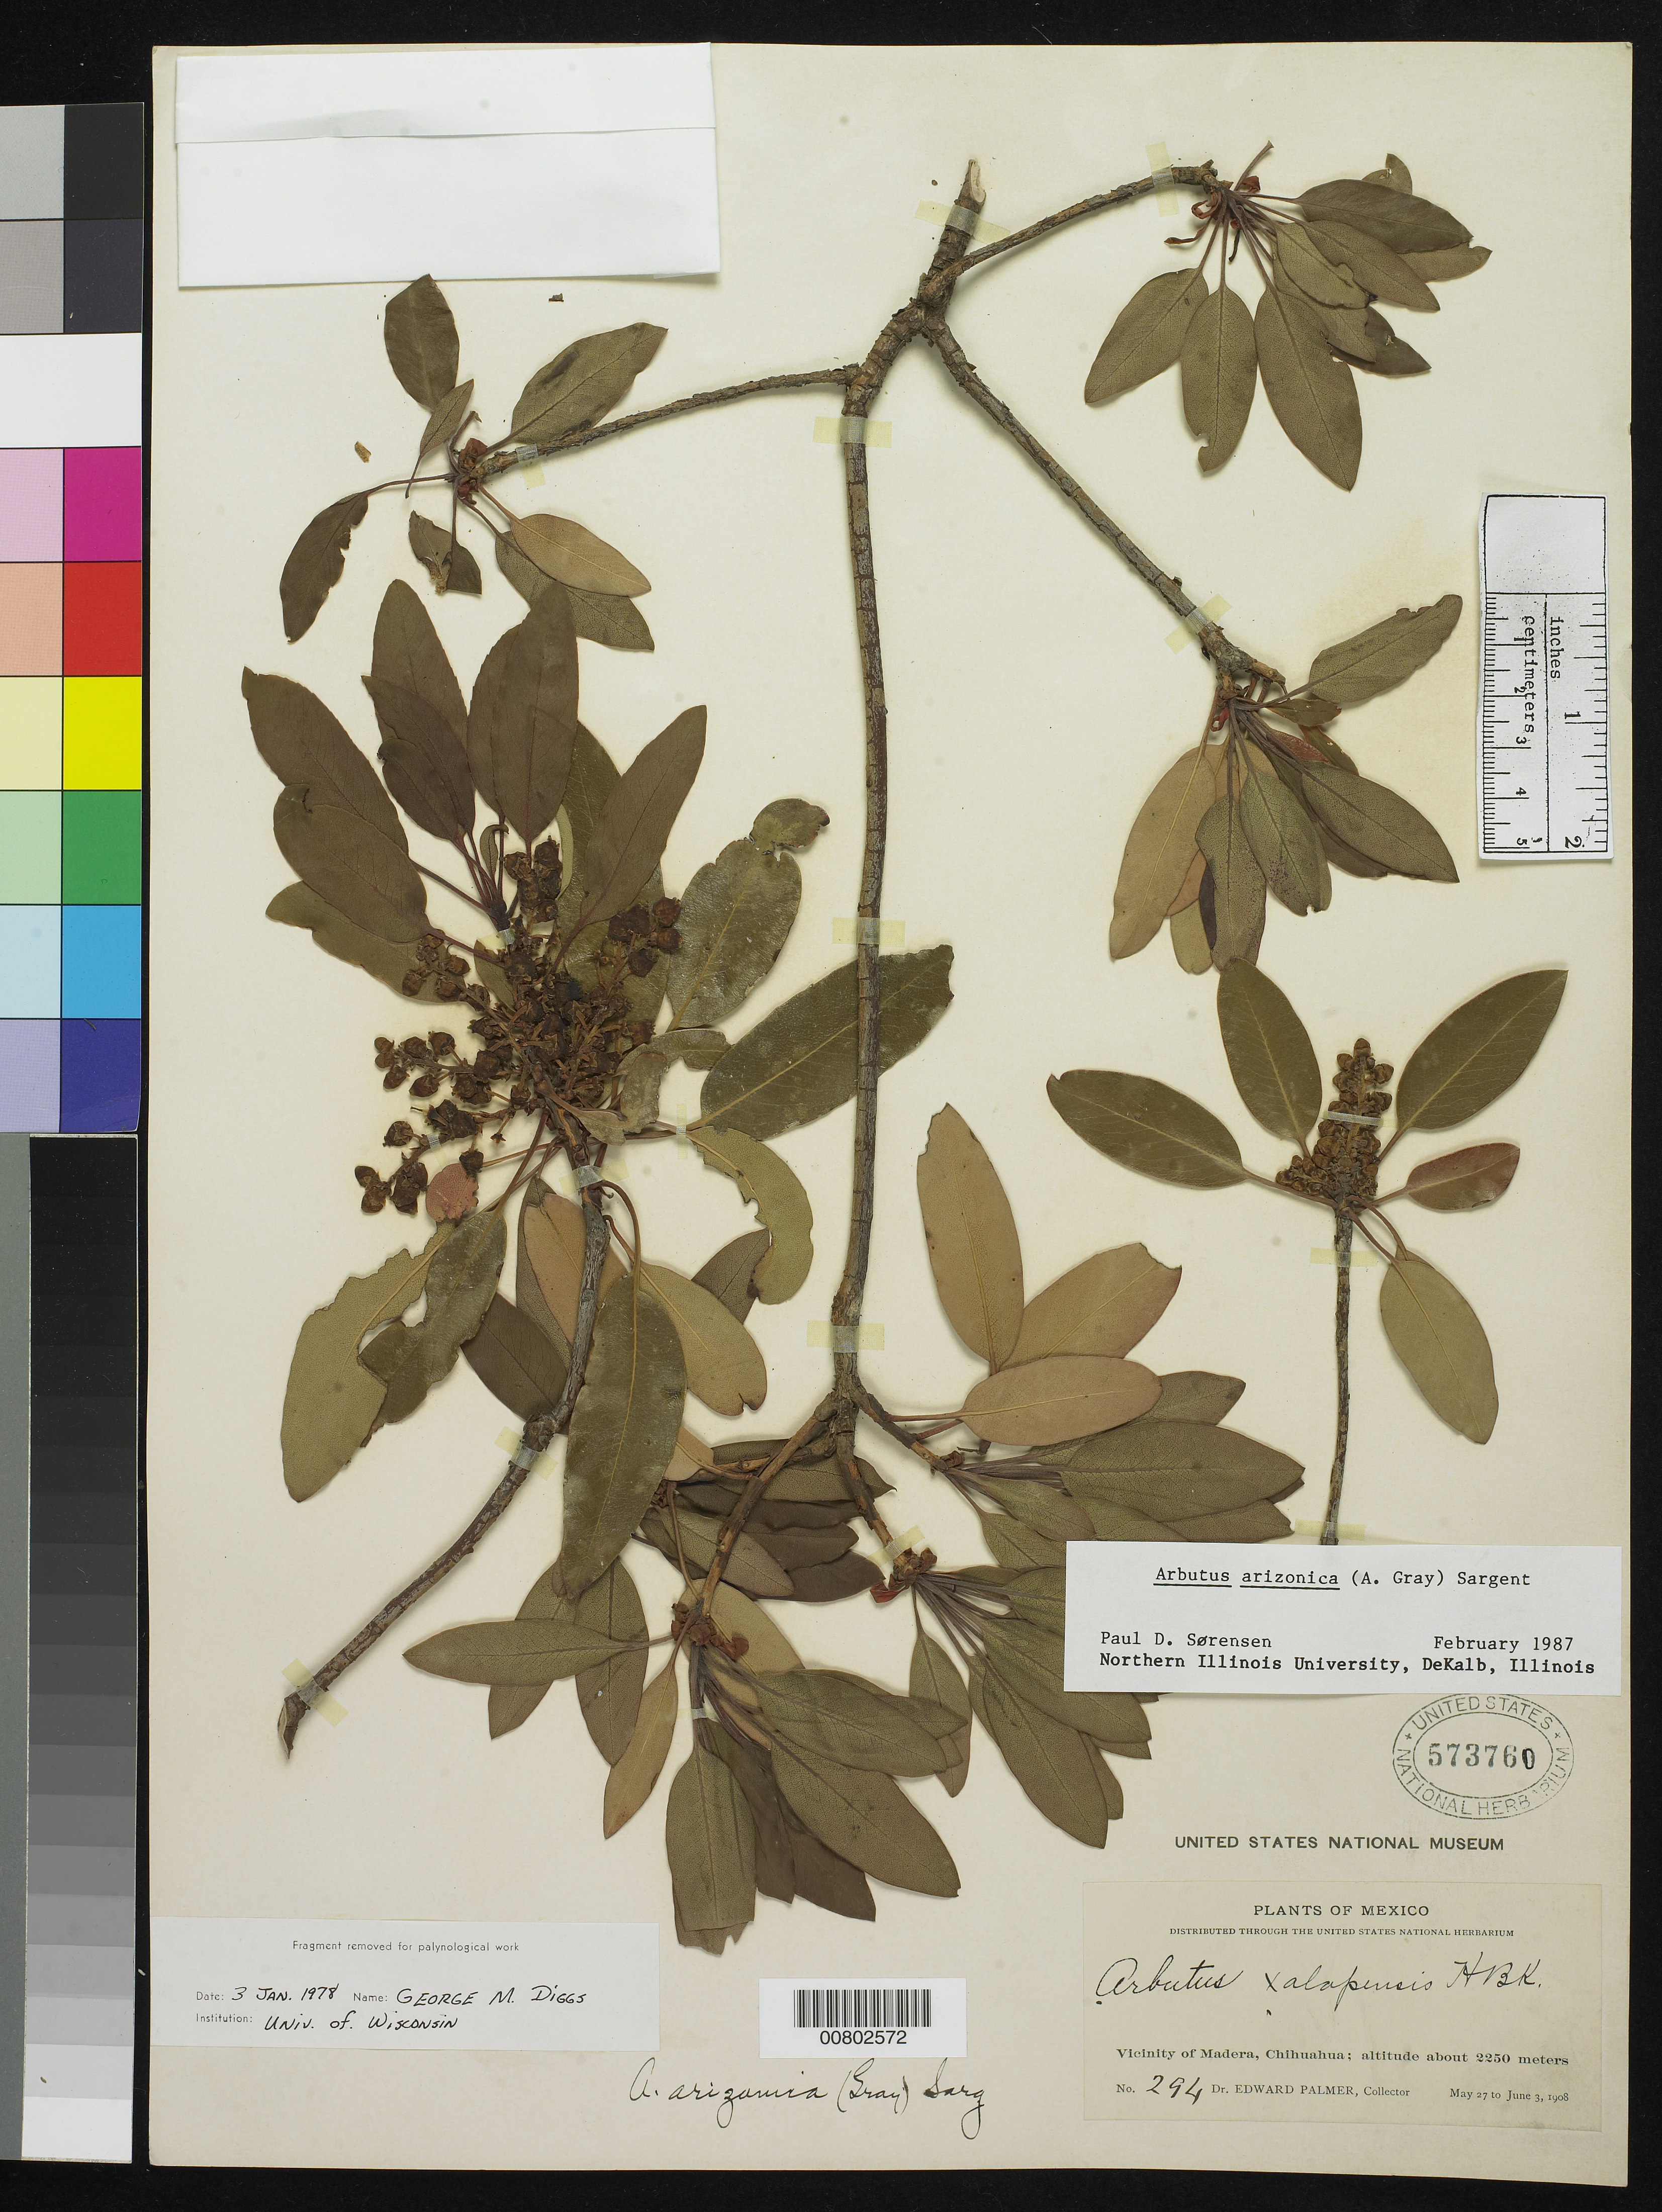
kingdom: Plantae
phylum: Tracheophyta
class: Magnoliopsida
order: Ericales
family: Ericaceae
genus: Arbutus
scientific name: Arbutus arizonica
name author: (A. Gray) Sarg.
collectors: E. Palmer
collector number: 294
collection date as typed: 27 May 1908 to 03 Jun 1908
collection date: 1908-05-27/1908-06-03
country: Mexico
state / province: Chihuahua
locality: Vicinity of Madera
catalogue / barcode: US 573760